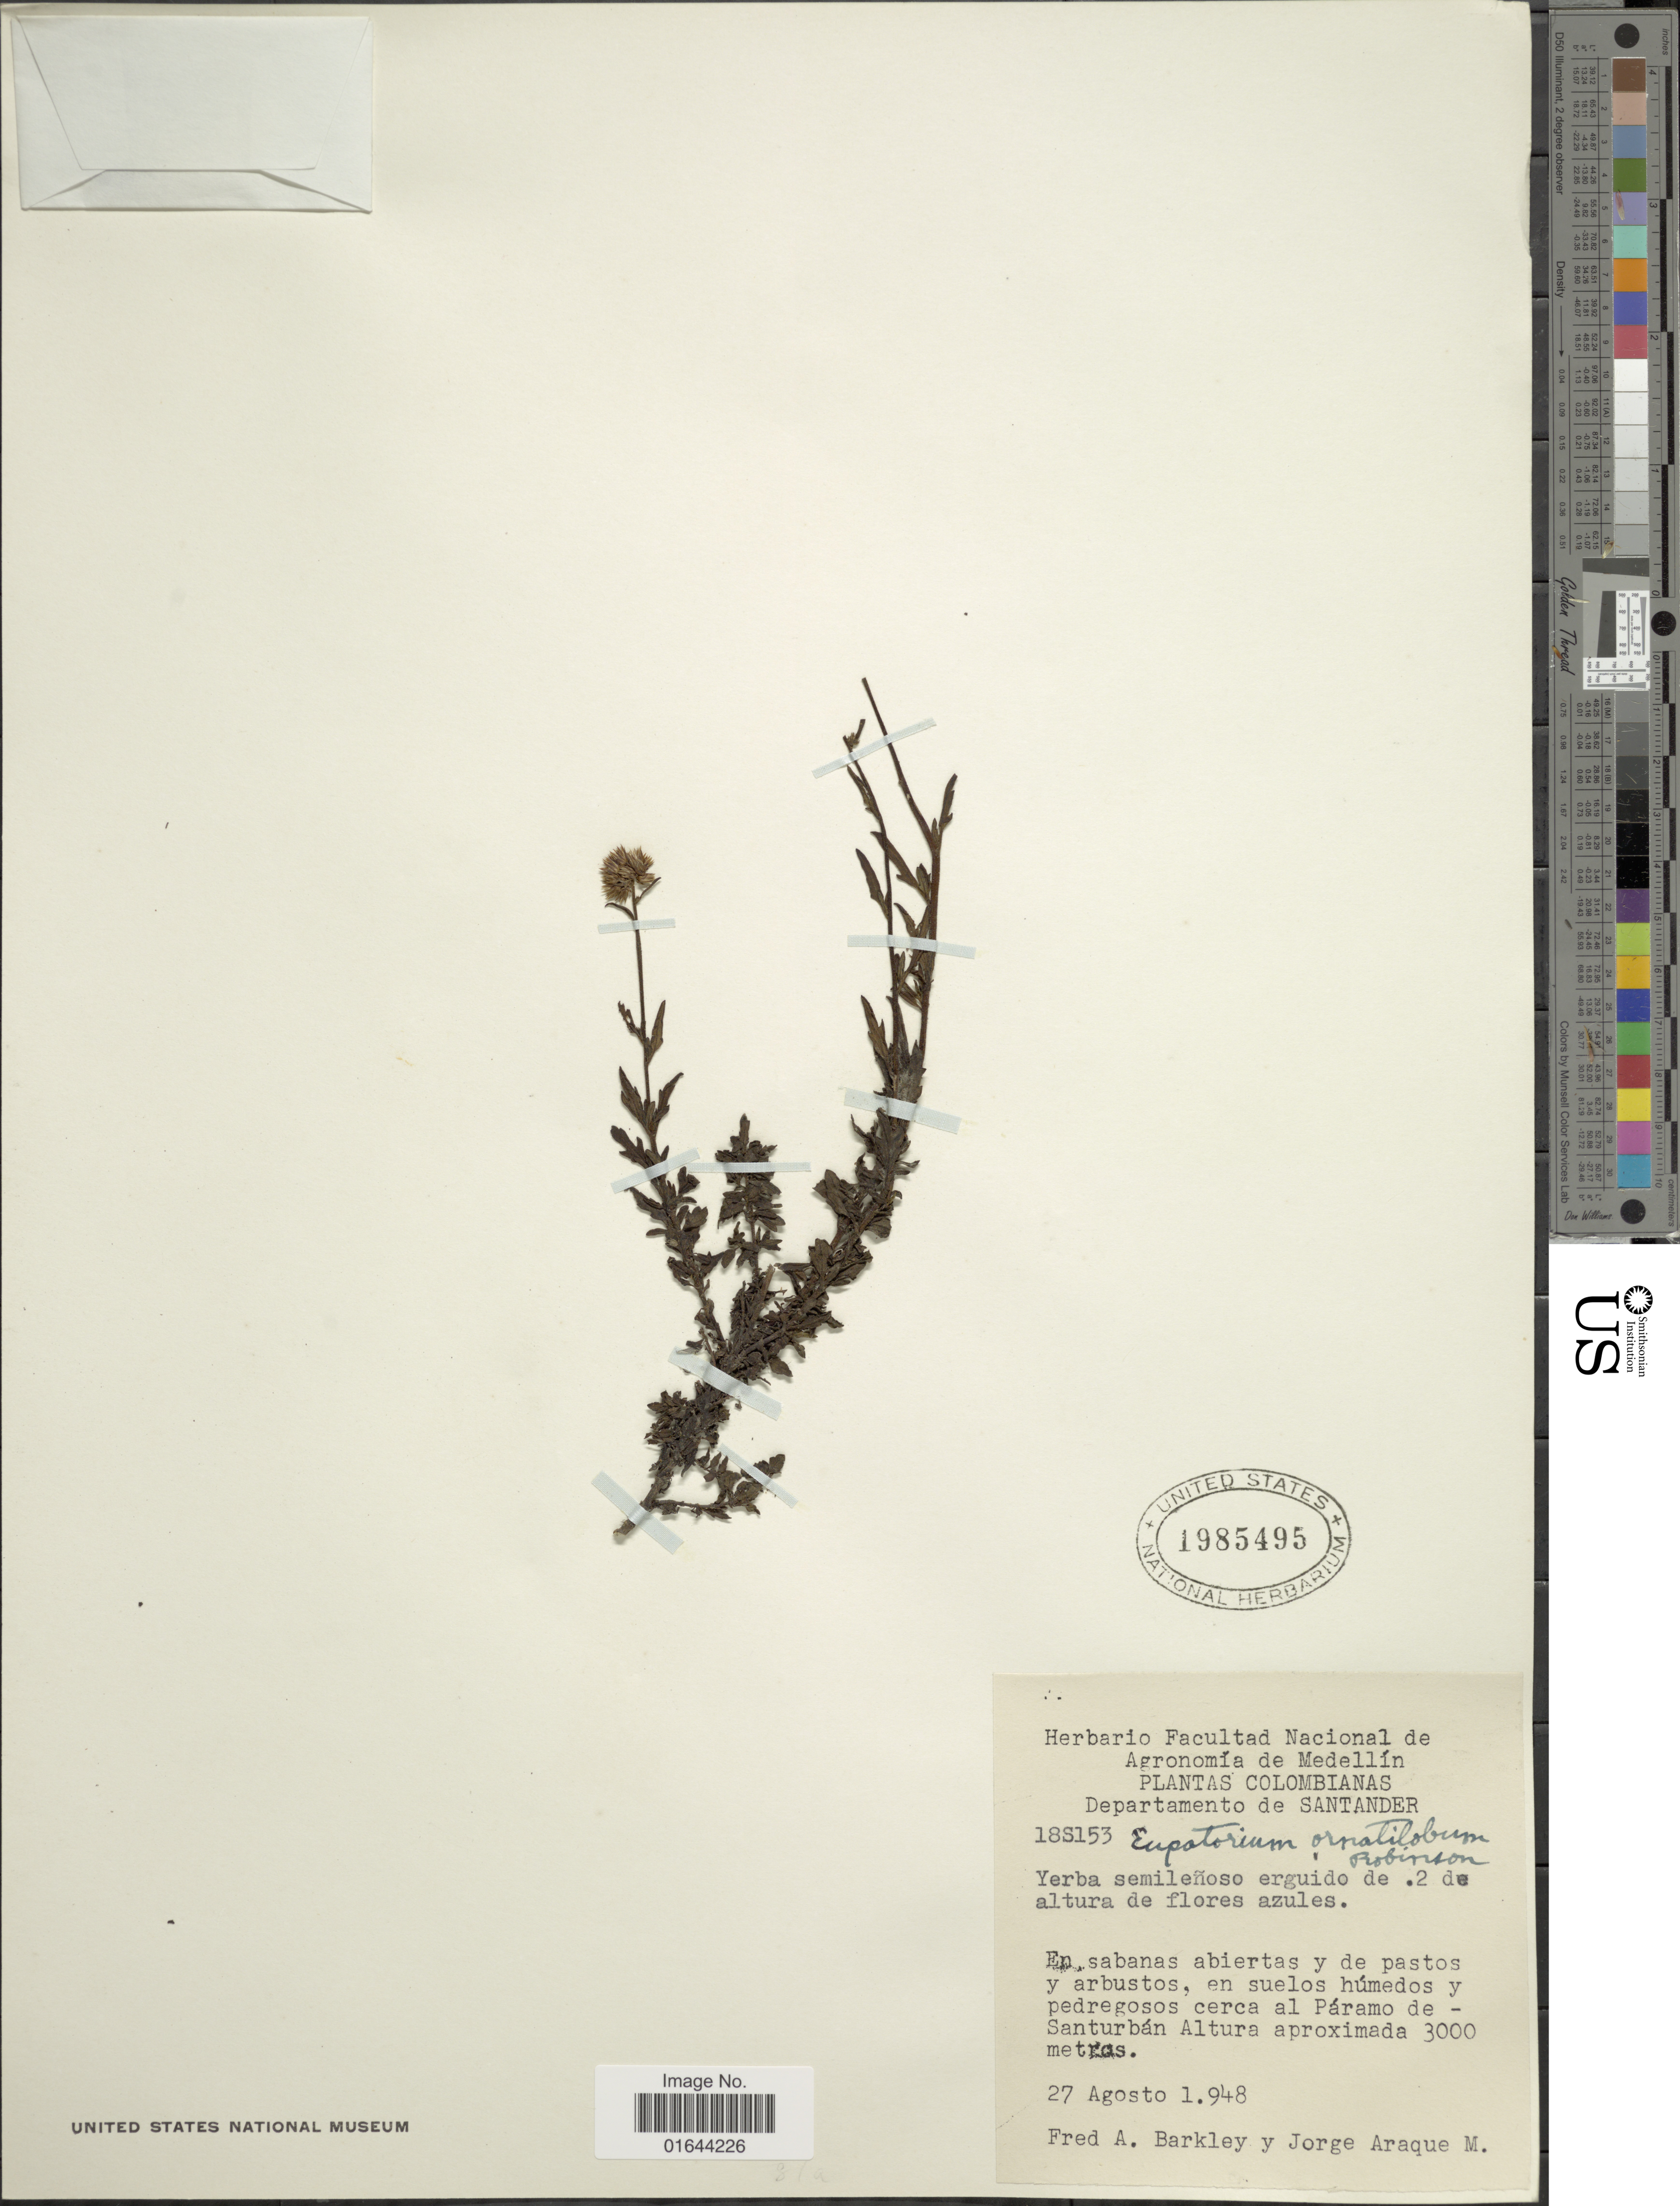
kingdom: Plantae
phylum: Tracheophyta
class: Magnoliopsida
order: Asterales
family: Asteraceae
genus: Lourteigia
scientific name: Lourteigia ornatiloba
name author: (B.L. Rob.) R.M. King & H. Rob.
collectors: F. A. Barkley & J. Araque Molina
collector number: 18S153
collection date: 1948-08-27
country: Colombia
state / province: Santander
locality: Departamento de Santander. al Paramo de Santurban.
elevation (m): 3000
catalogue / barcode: US 1985495